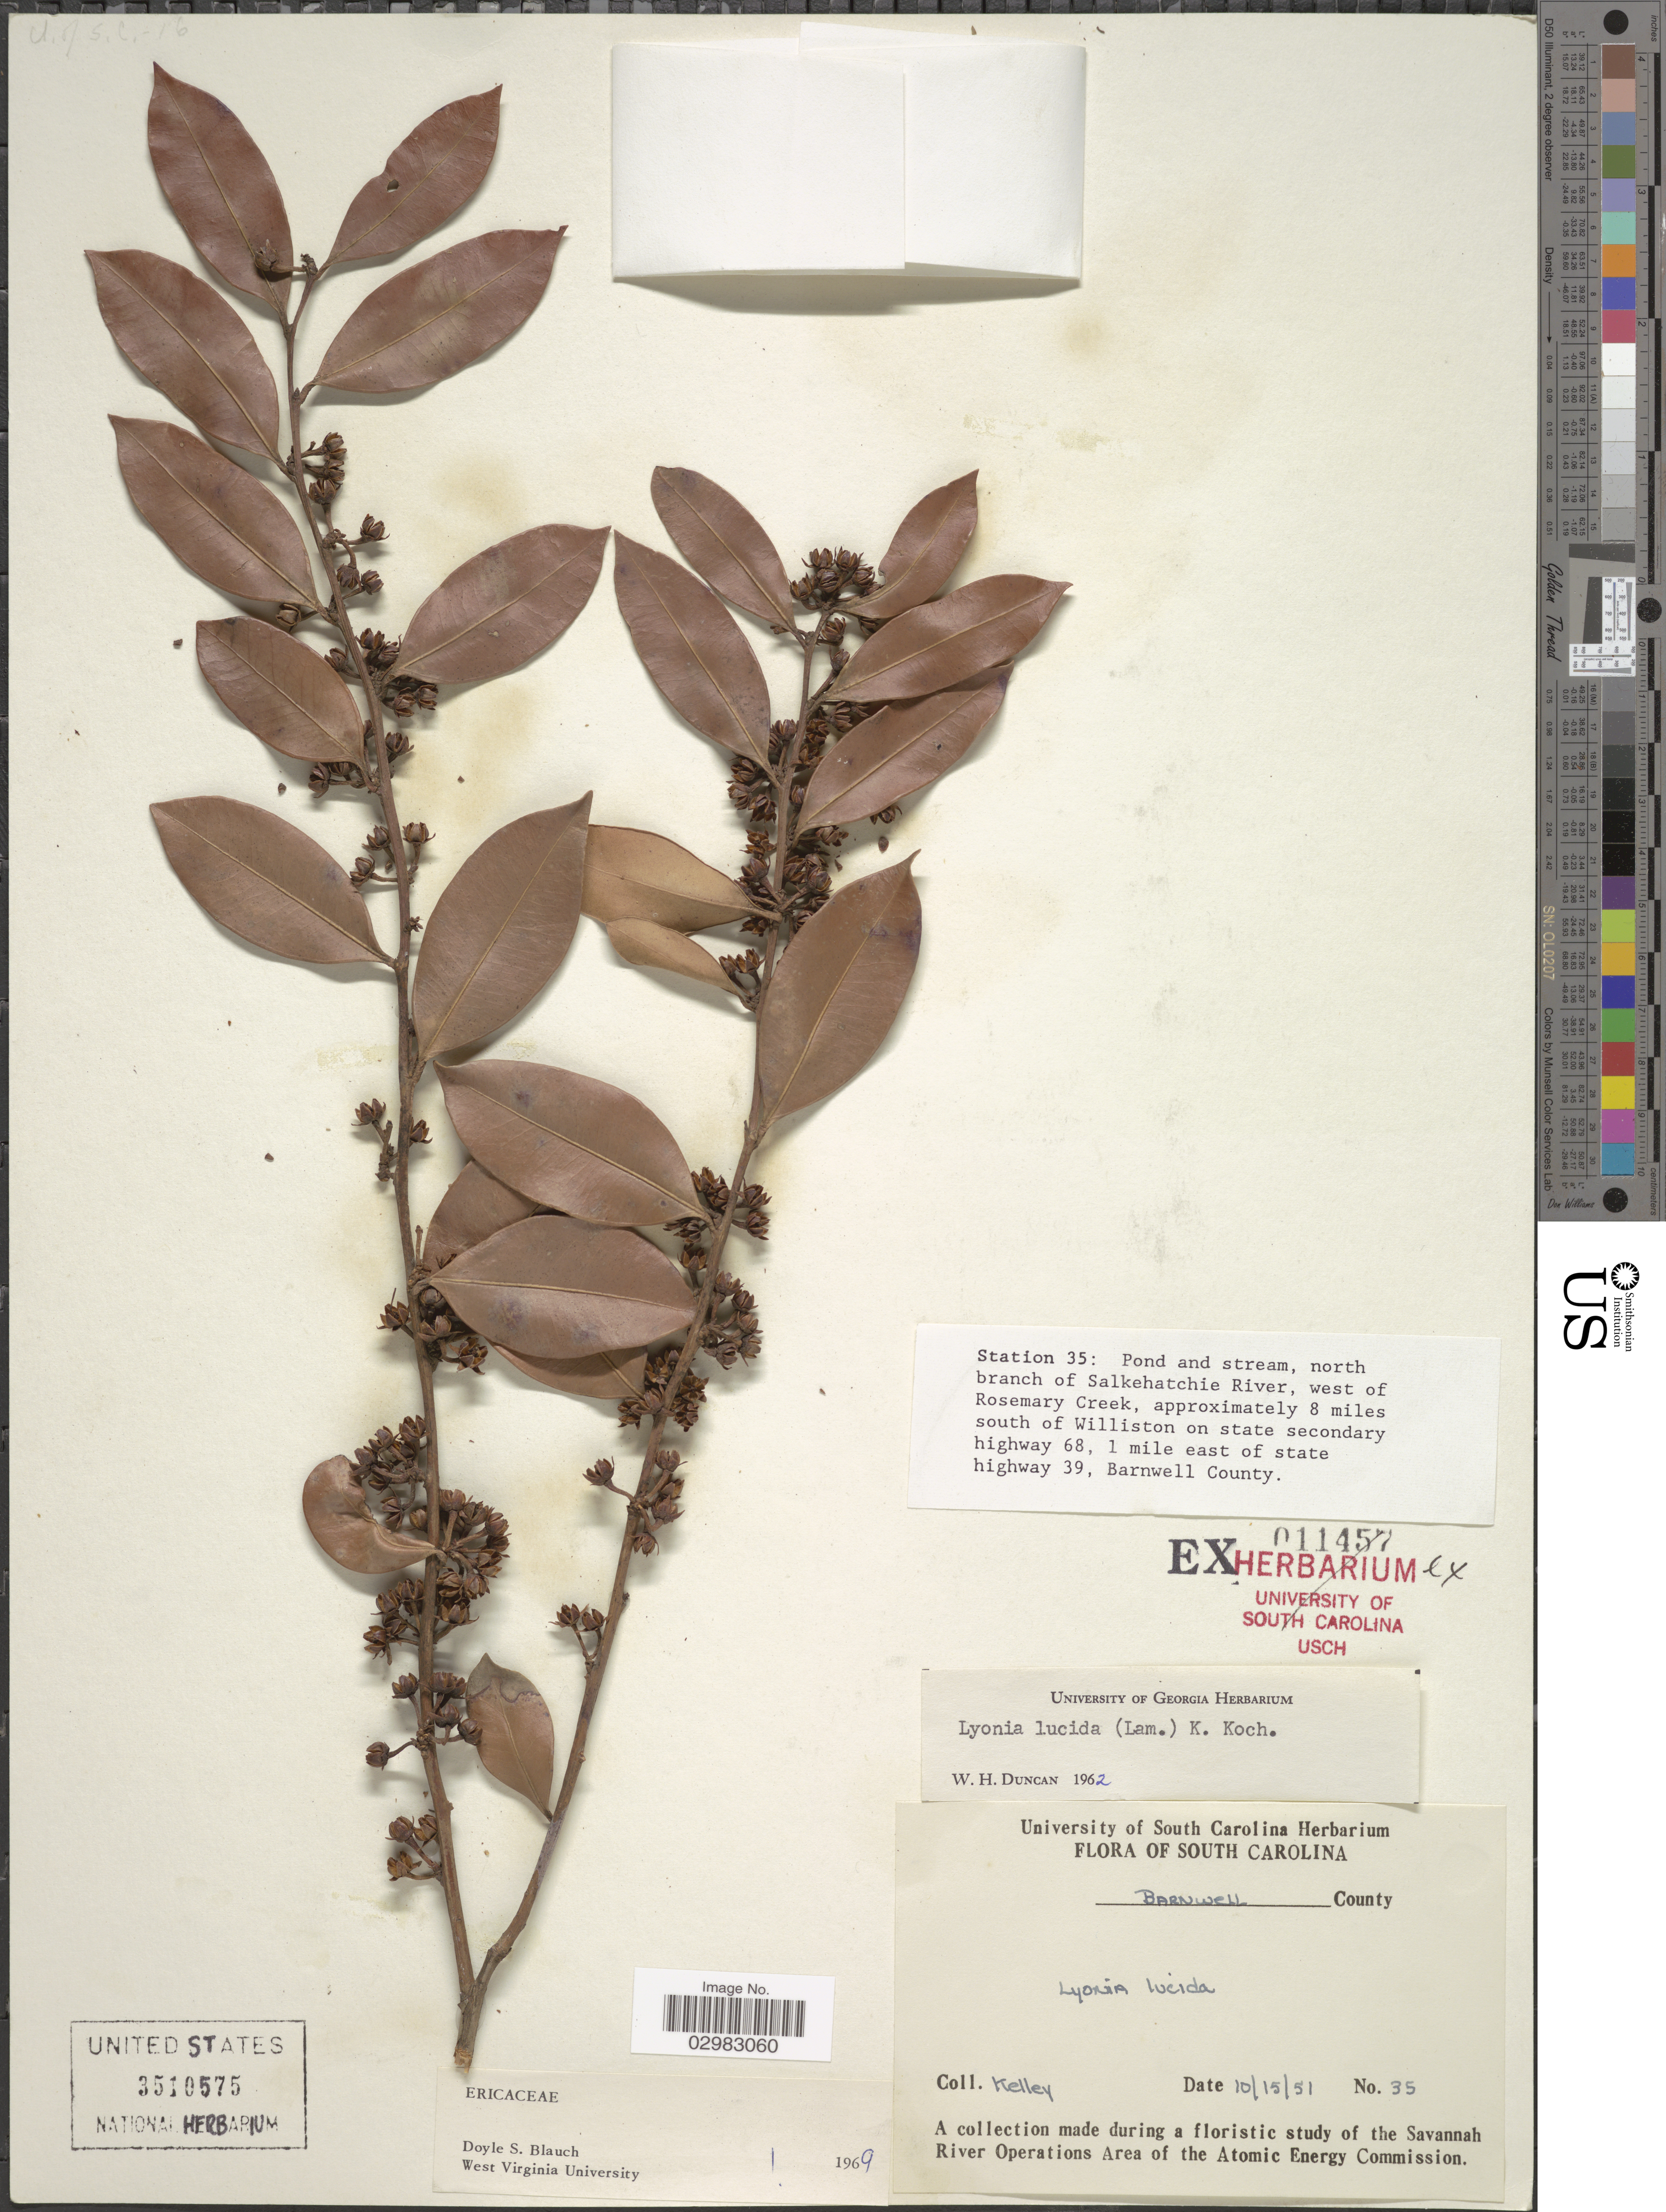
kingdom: Plantae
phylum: Tracheophyta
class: Magnoliopsida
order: Ericales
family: Ericaceae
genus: Lyonia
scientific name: Lyonia lucida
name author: K. Koch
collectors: Kelley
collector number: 35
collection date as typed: Transcribed d/m/y: 15/10/51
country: United States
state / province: South Carolina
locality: Barnwell County.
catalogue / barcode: US 3510575